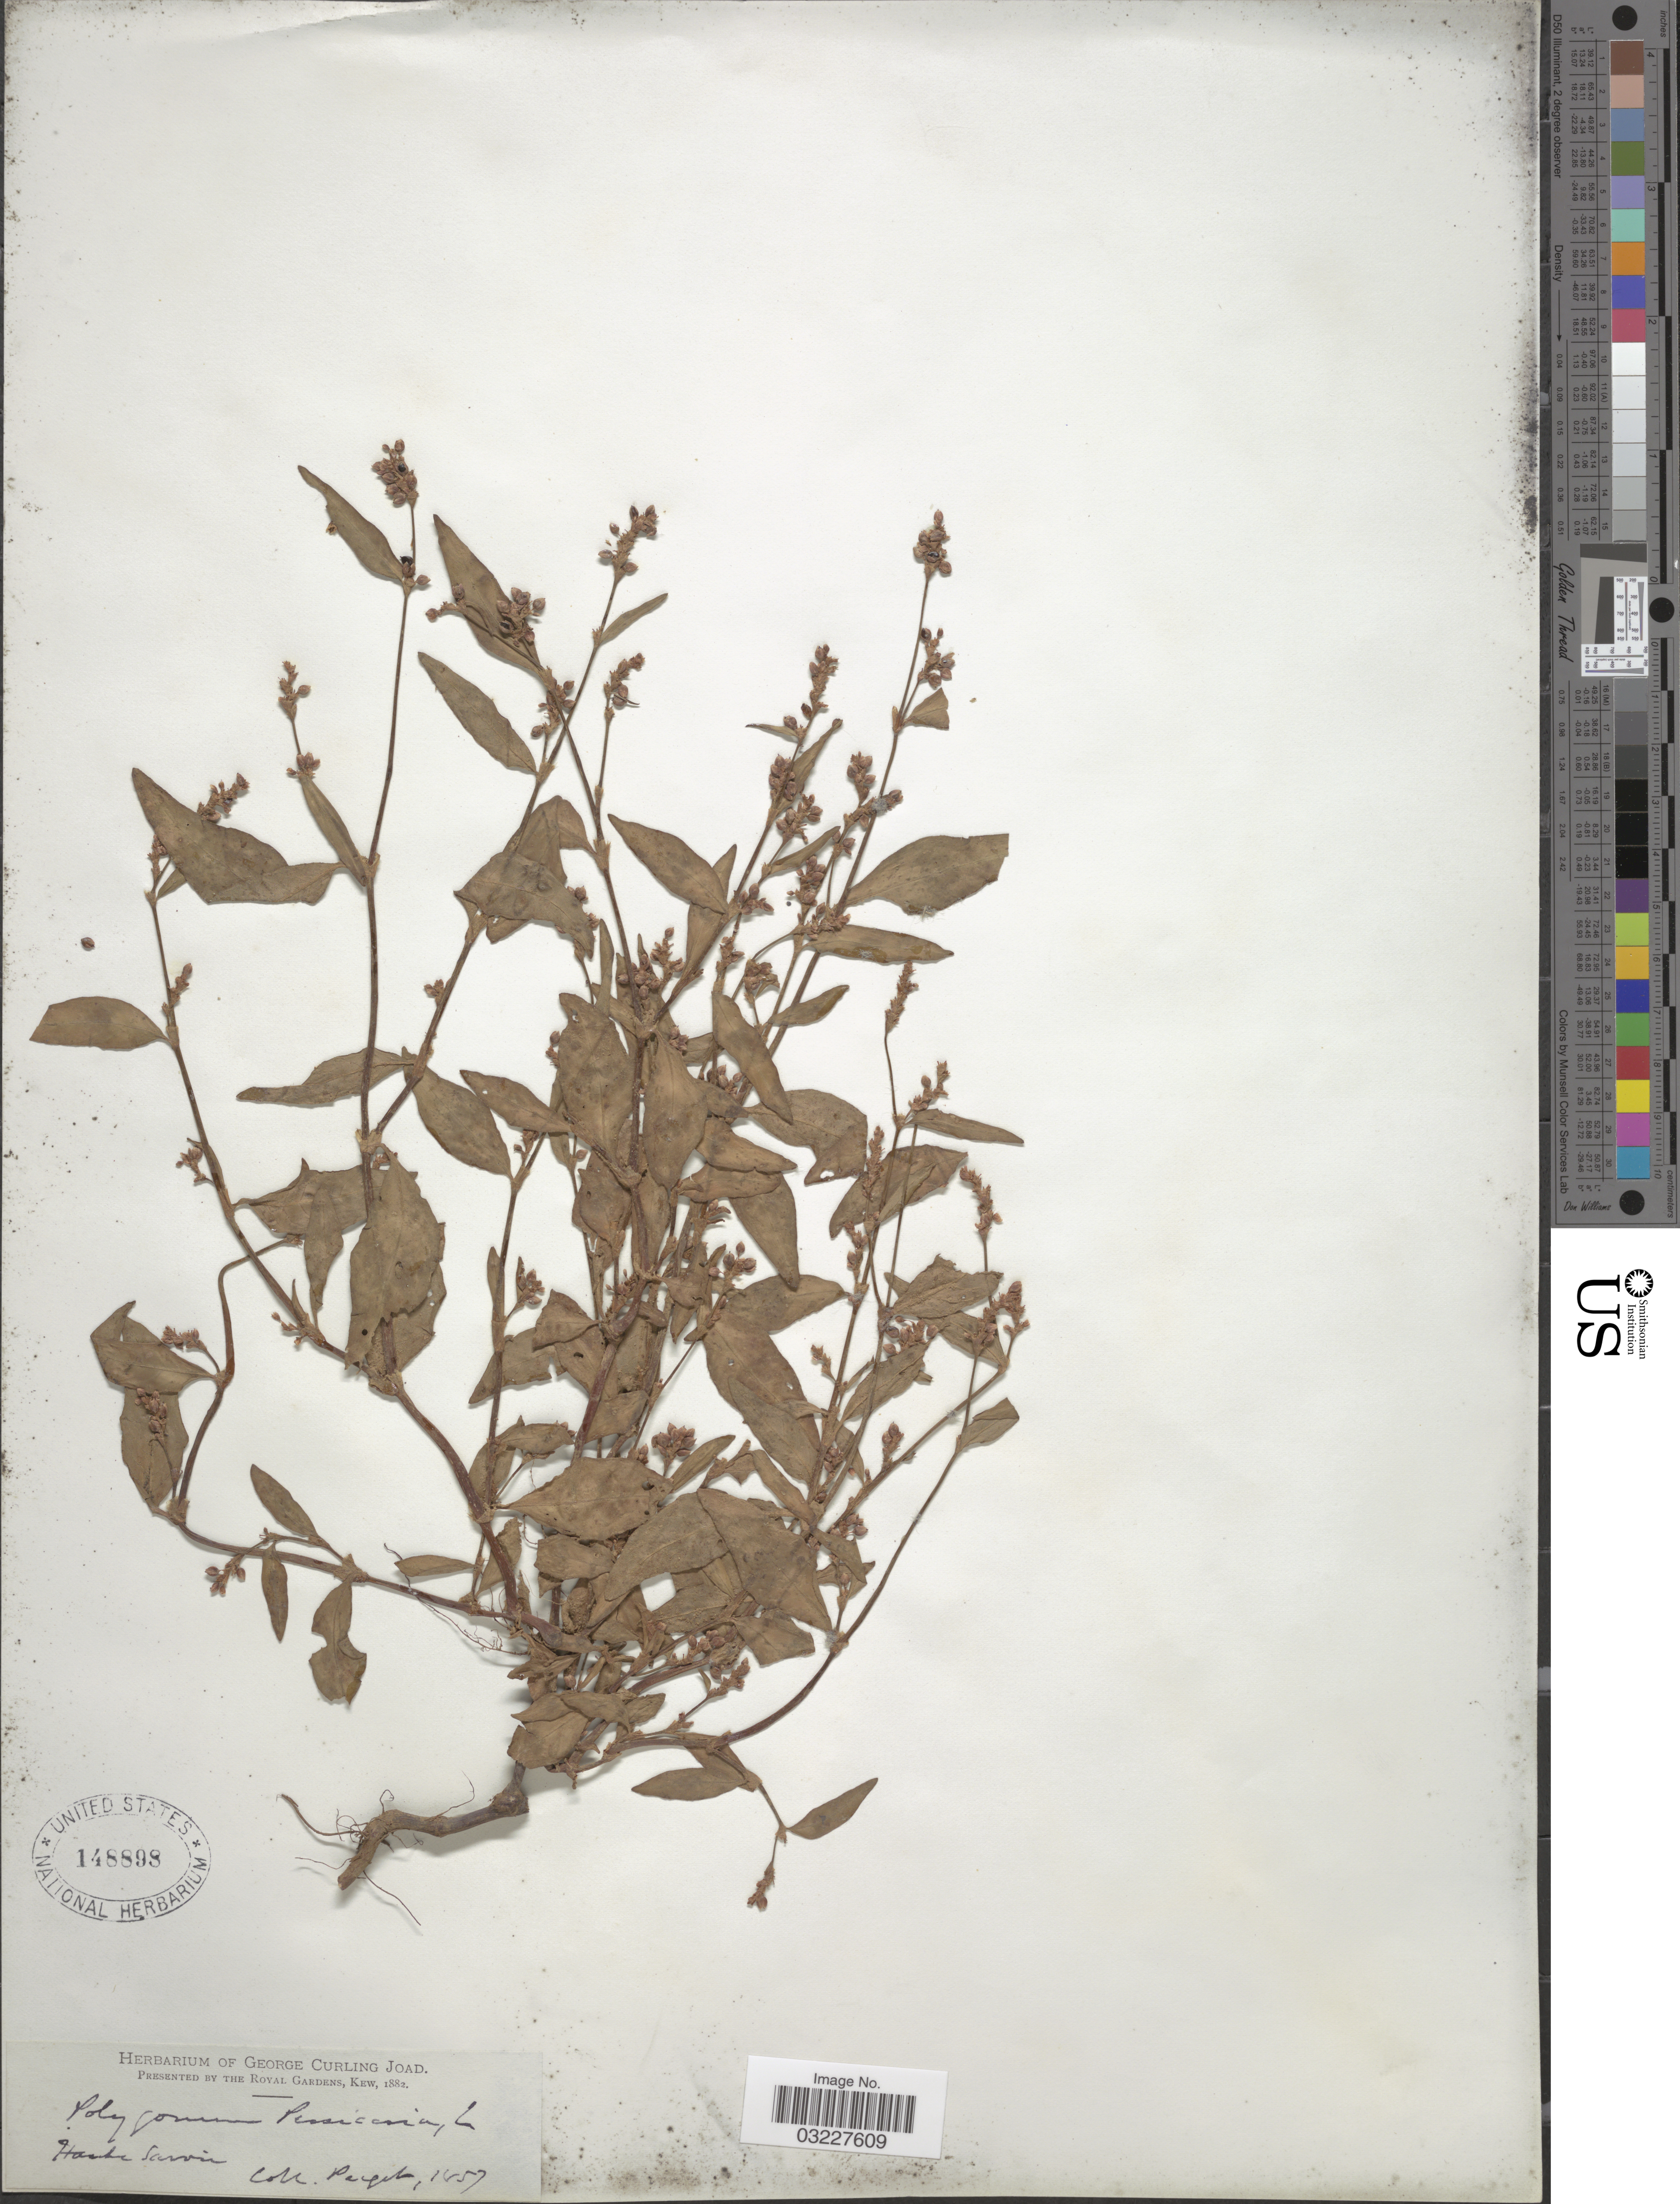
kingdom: Plantae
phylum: Tracheophyta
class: Magnoliopsida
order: Caryophyllales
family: Polygonaceae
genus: Polygonum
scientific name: Polygonum persicaria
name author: L.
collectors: -. Puget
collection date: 1857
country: France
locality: Haute Savoie.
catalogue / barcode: US 148898